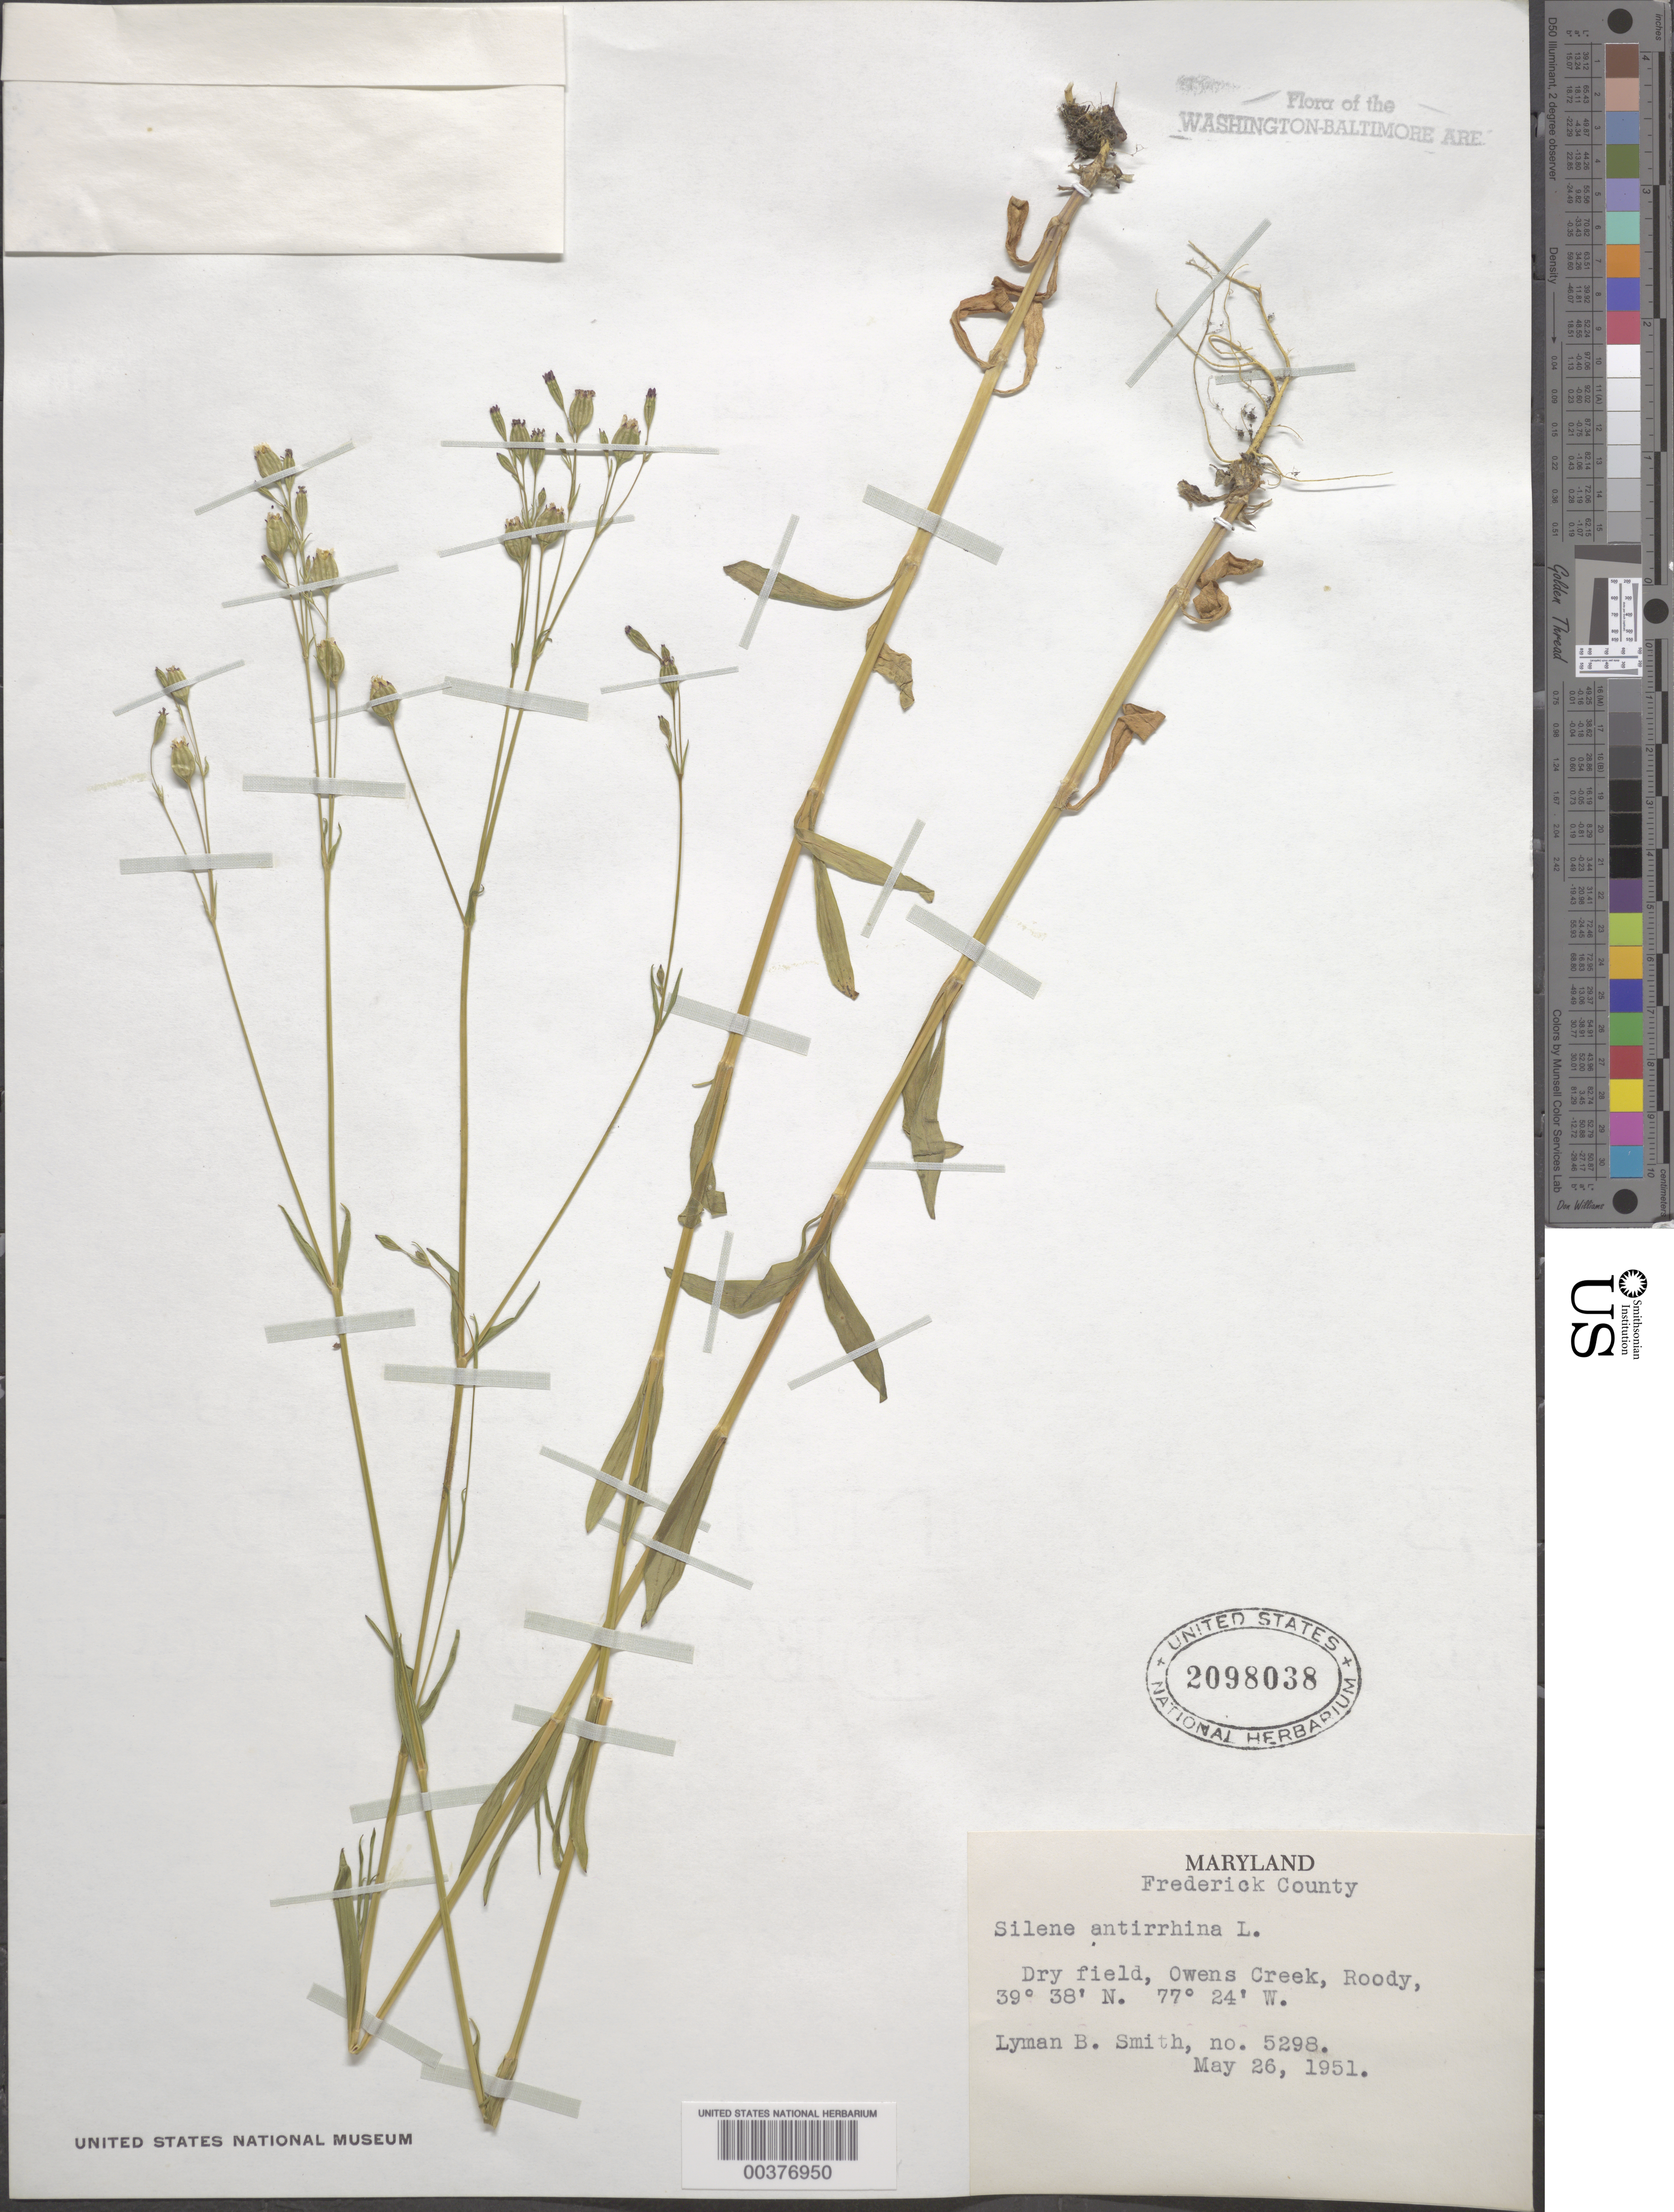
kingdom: Plantae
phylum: Tracheophyta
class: Magnoliopsida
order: Caryophyllales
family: Caryophyllaceae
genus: Silene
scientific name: Silene antirrhina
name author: L.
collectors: L. Smith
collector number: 5298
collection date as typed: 26 May 1951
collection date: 1951-05-26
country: United States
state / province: Maryland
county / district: Frederick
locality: Owens Creek, Roddy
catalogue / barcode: US 2098038